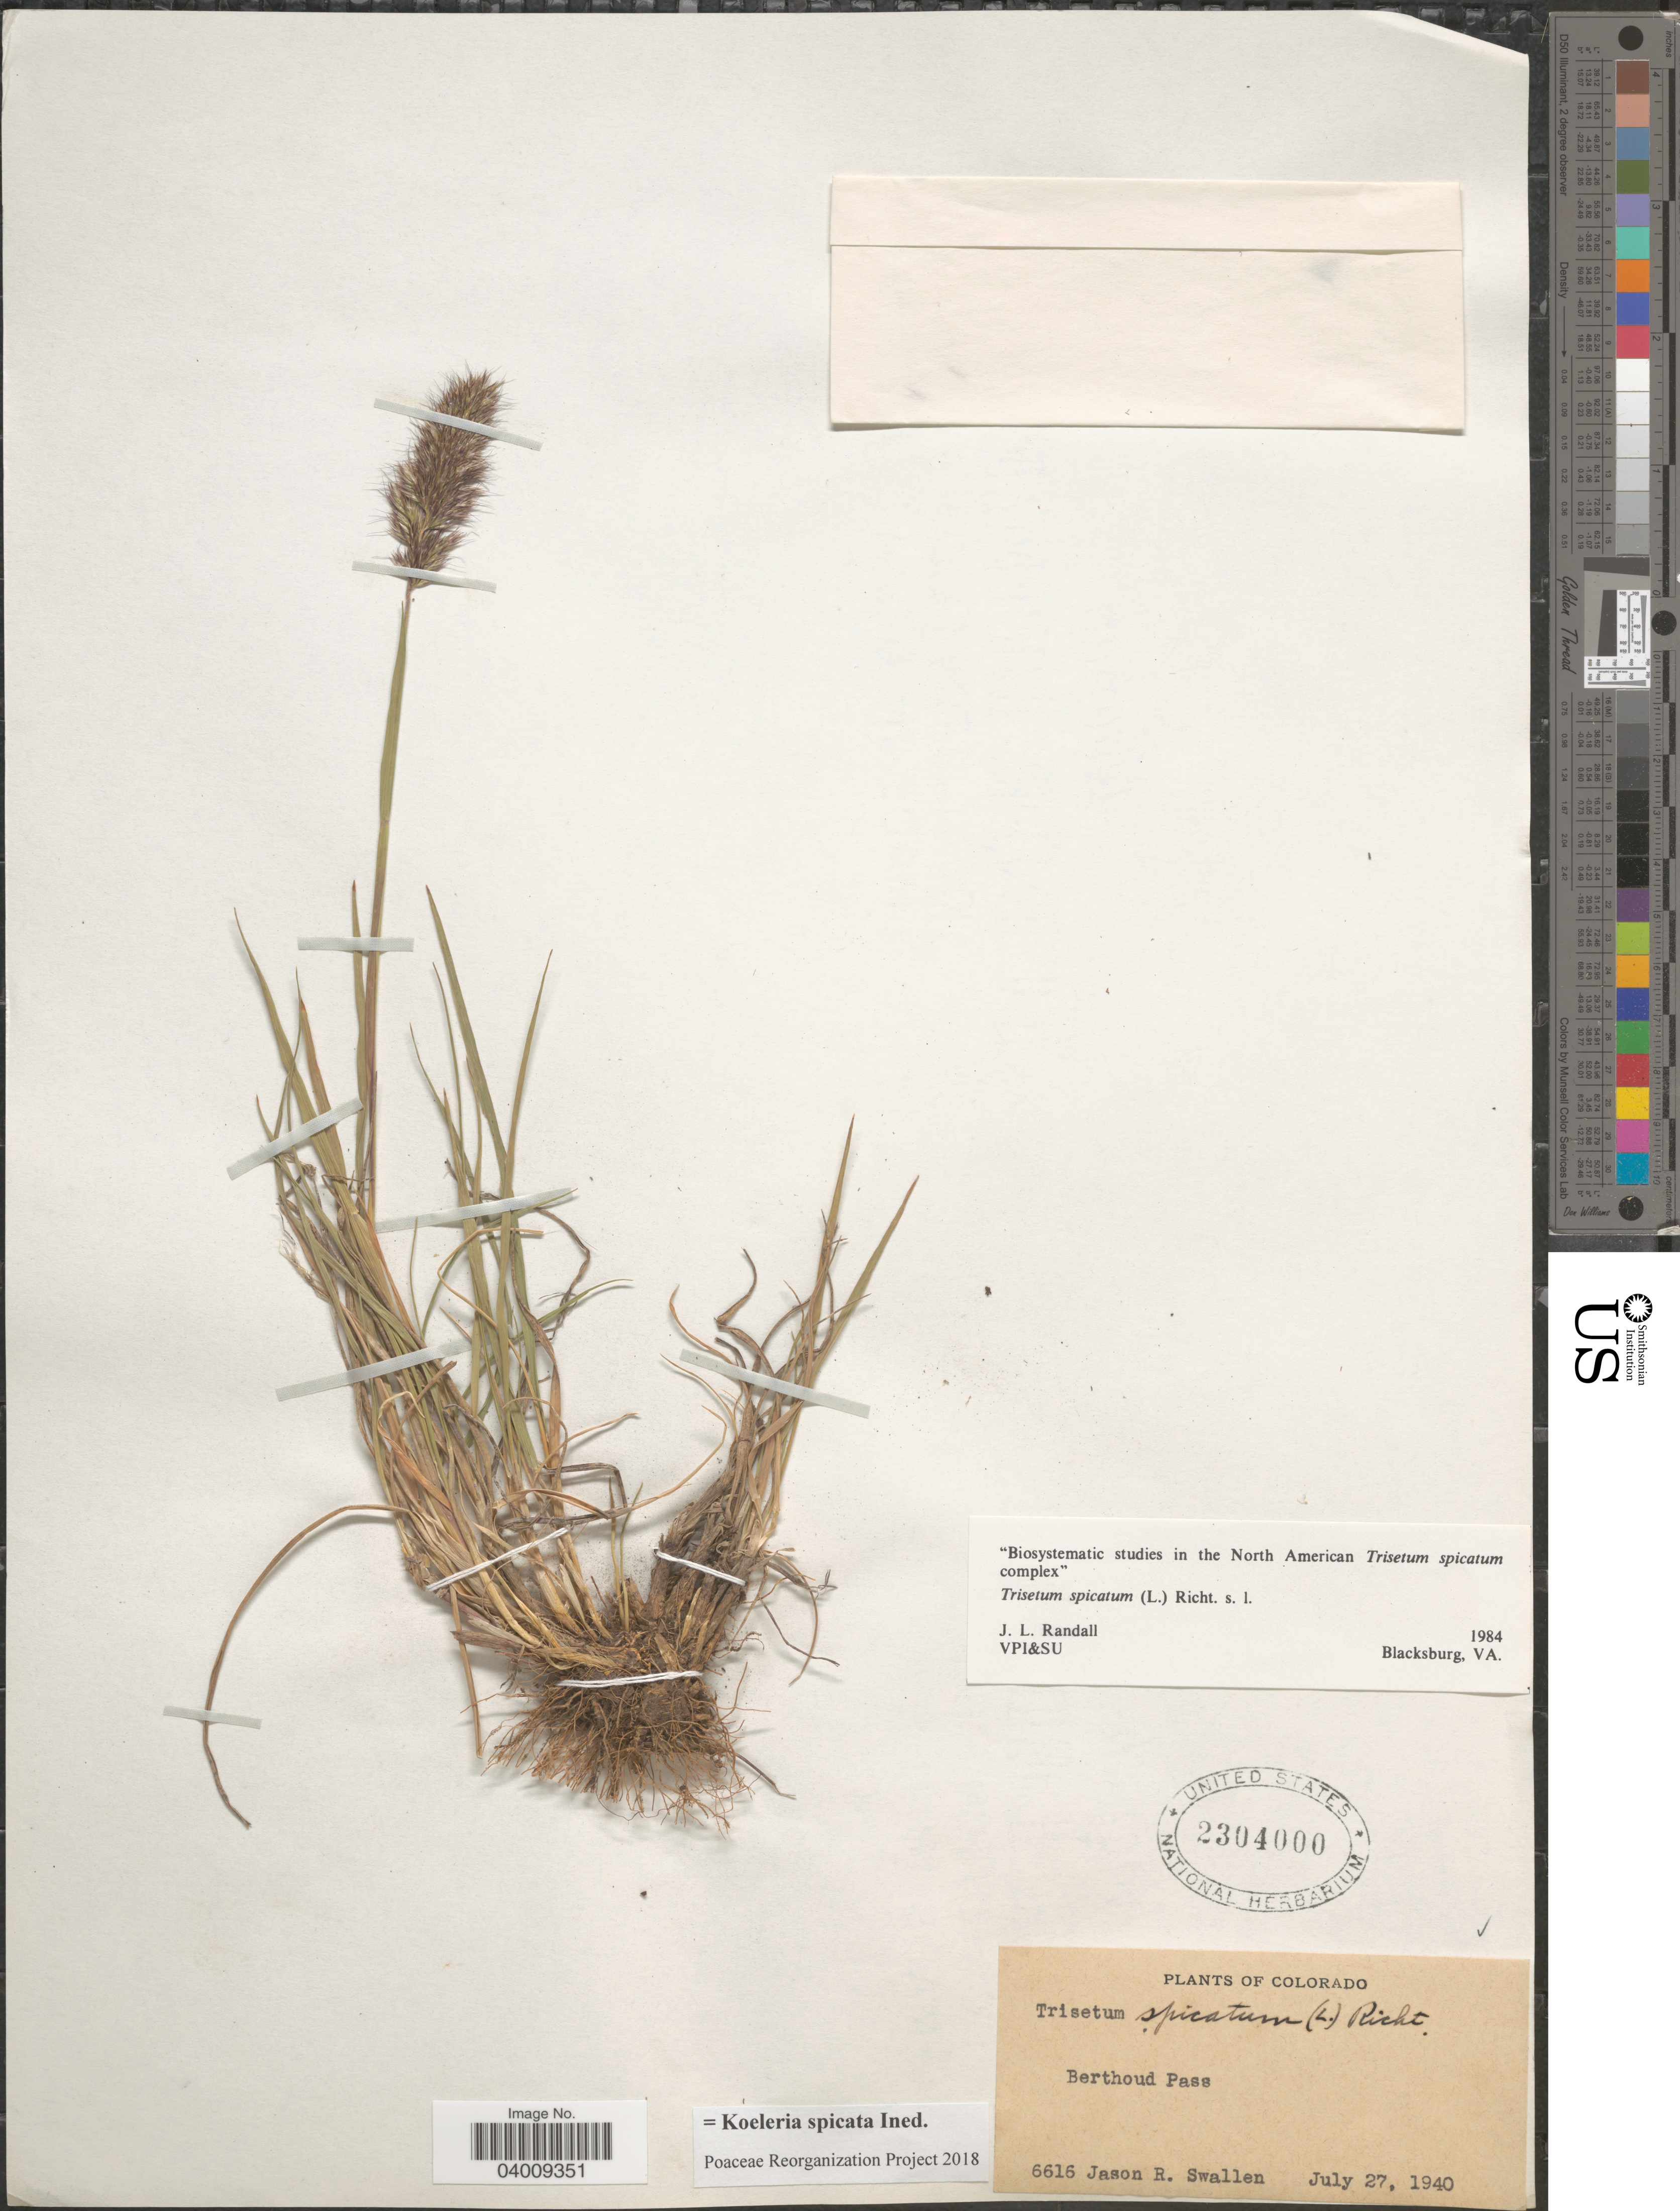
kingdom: Plantae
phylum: Tracheophyta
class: Liliopsida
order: Poales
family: Poaceae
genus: Koeleria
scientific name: Koeleria spicata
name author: (L.) Barberá et al.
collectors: J. R. Swallen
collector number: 6616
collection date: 1940-07-27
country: United States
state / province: Colorado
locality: Berthoud Pass.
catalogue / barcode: US 2304000